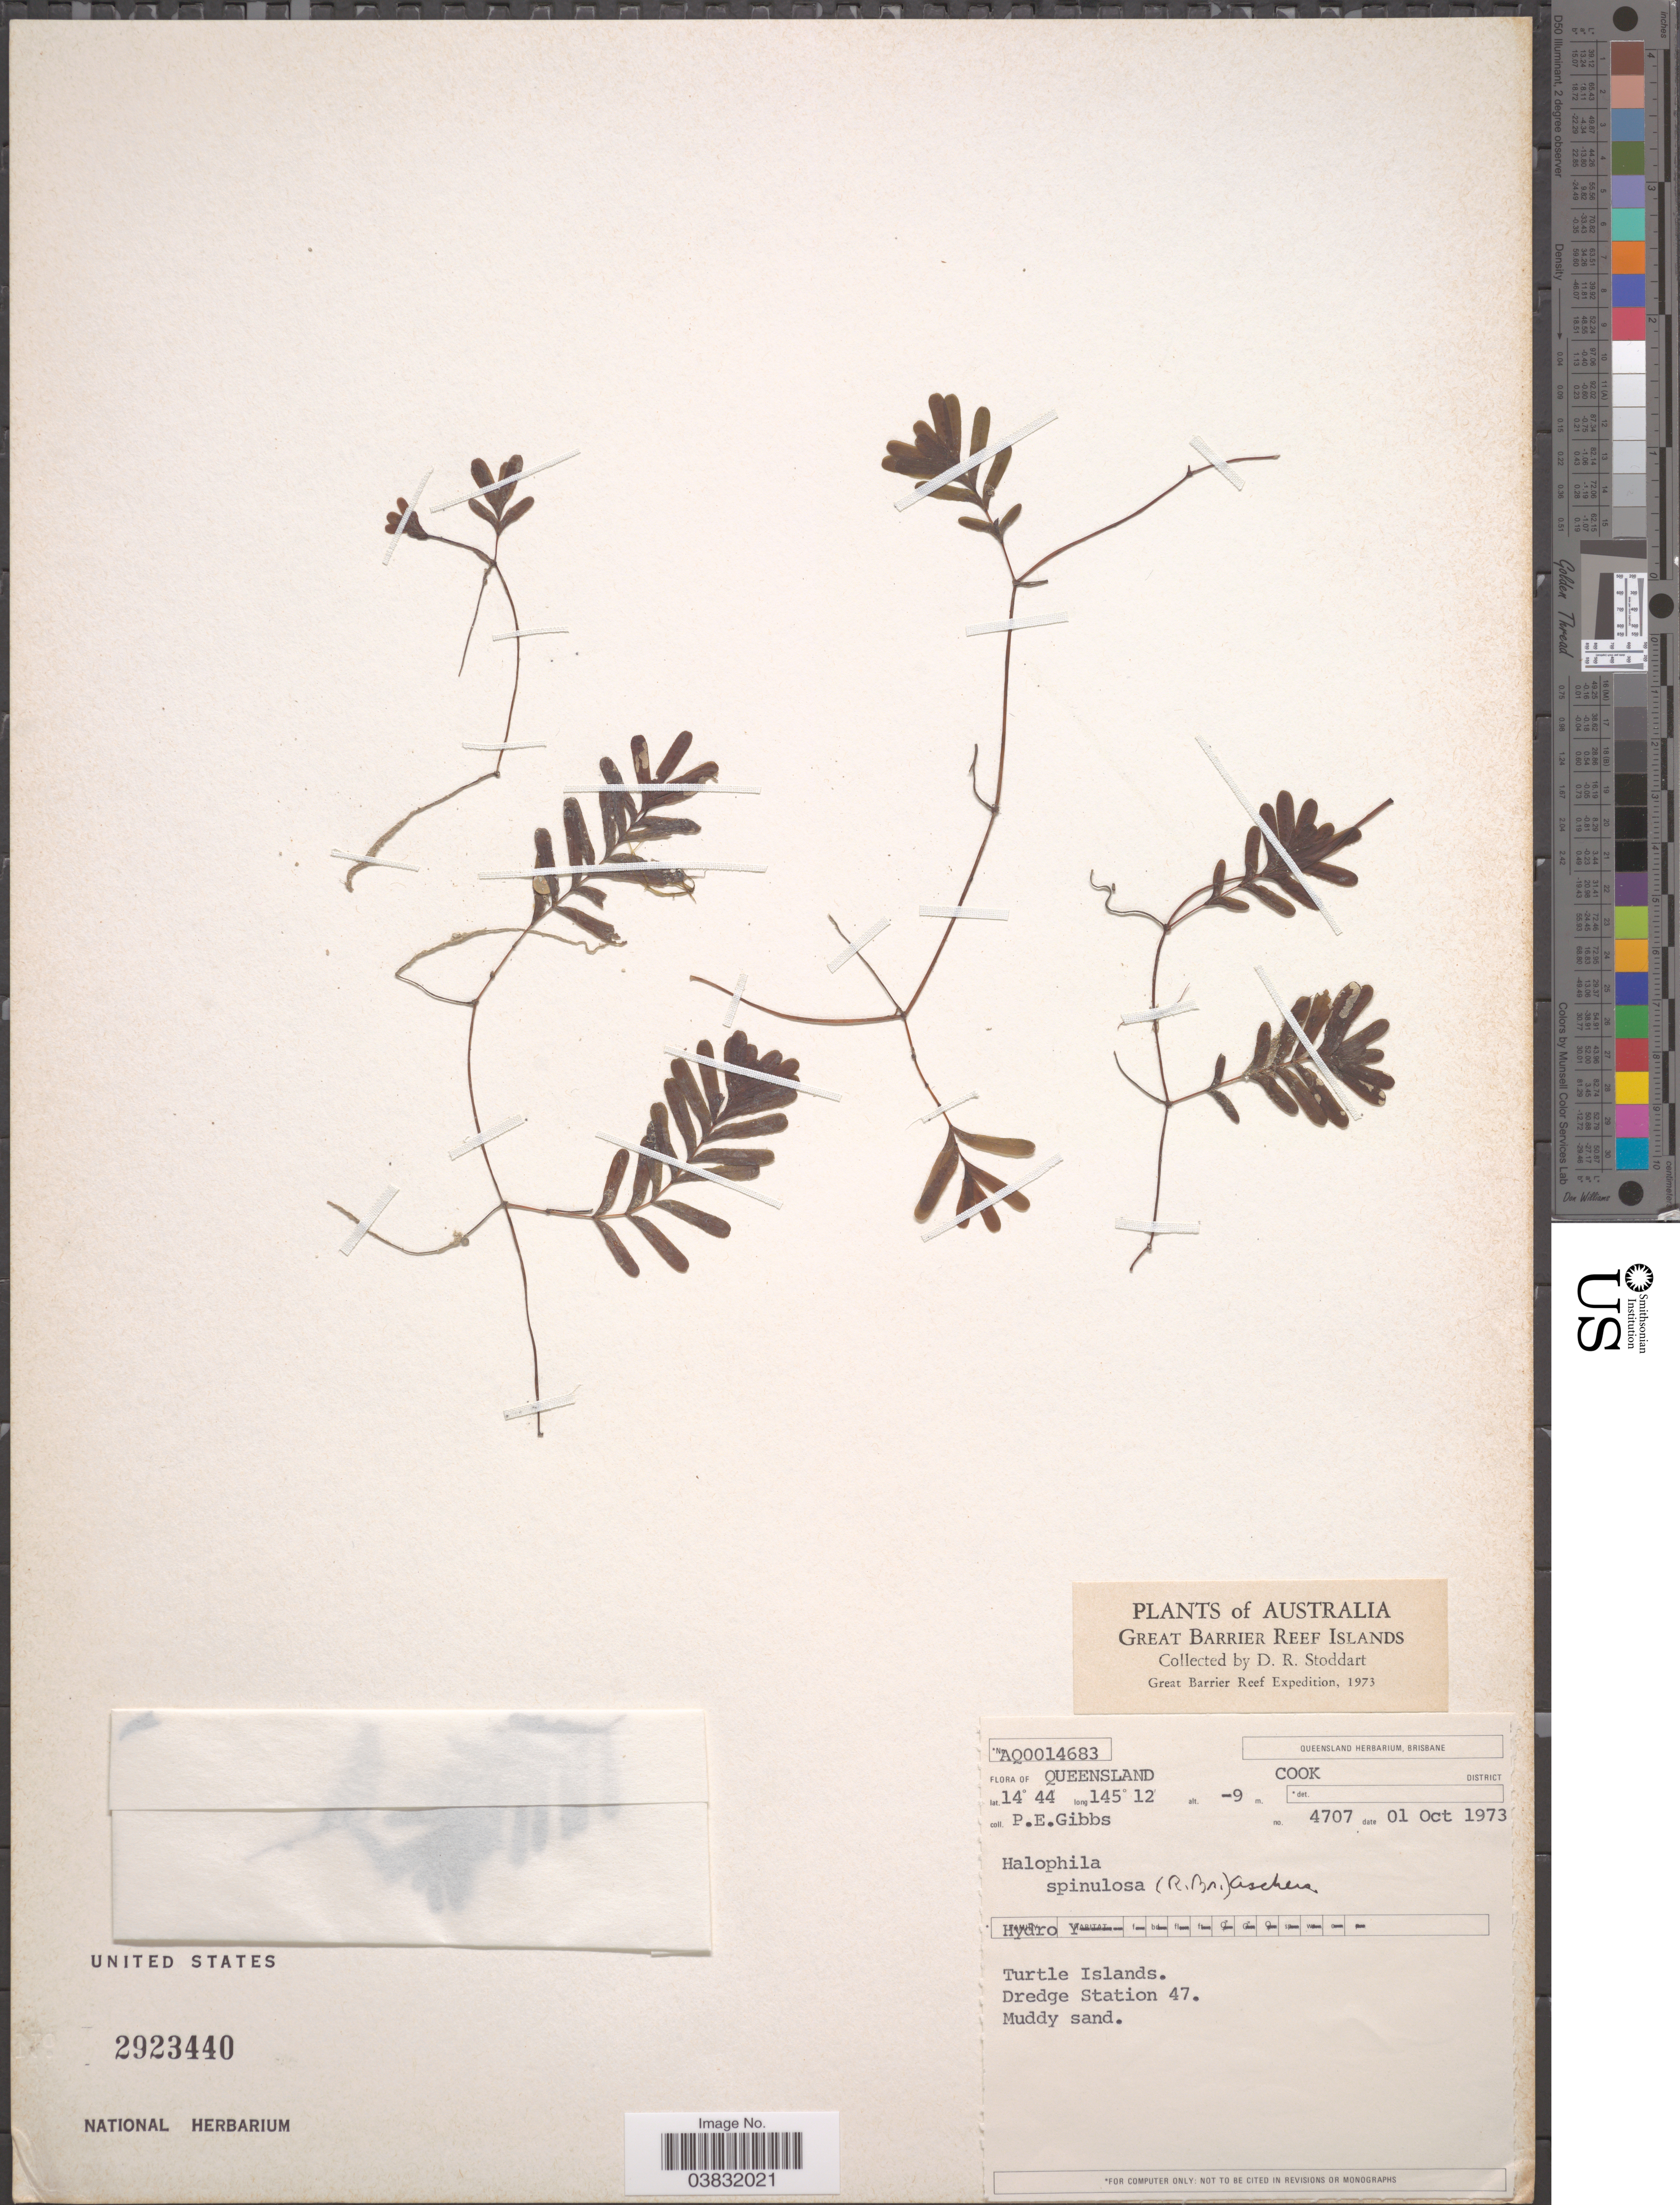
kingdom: Plantae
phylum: Tracheophyta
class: Liliopsida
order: Alismatales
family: Hydrocharitaceae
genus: Halophila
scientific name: Halophila spinulosa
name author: (R. Br.) Asch.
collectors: P. E. Gibbs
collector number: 4707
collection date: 1973-10-01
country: Australia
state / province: Queensland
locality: Great Barrier Reef Islands. Cook District. Turtle Islands. Dredge Station 47.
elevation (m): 9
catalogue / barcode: US 2923440